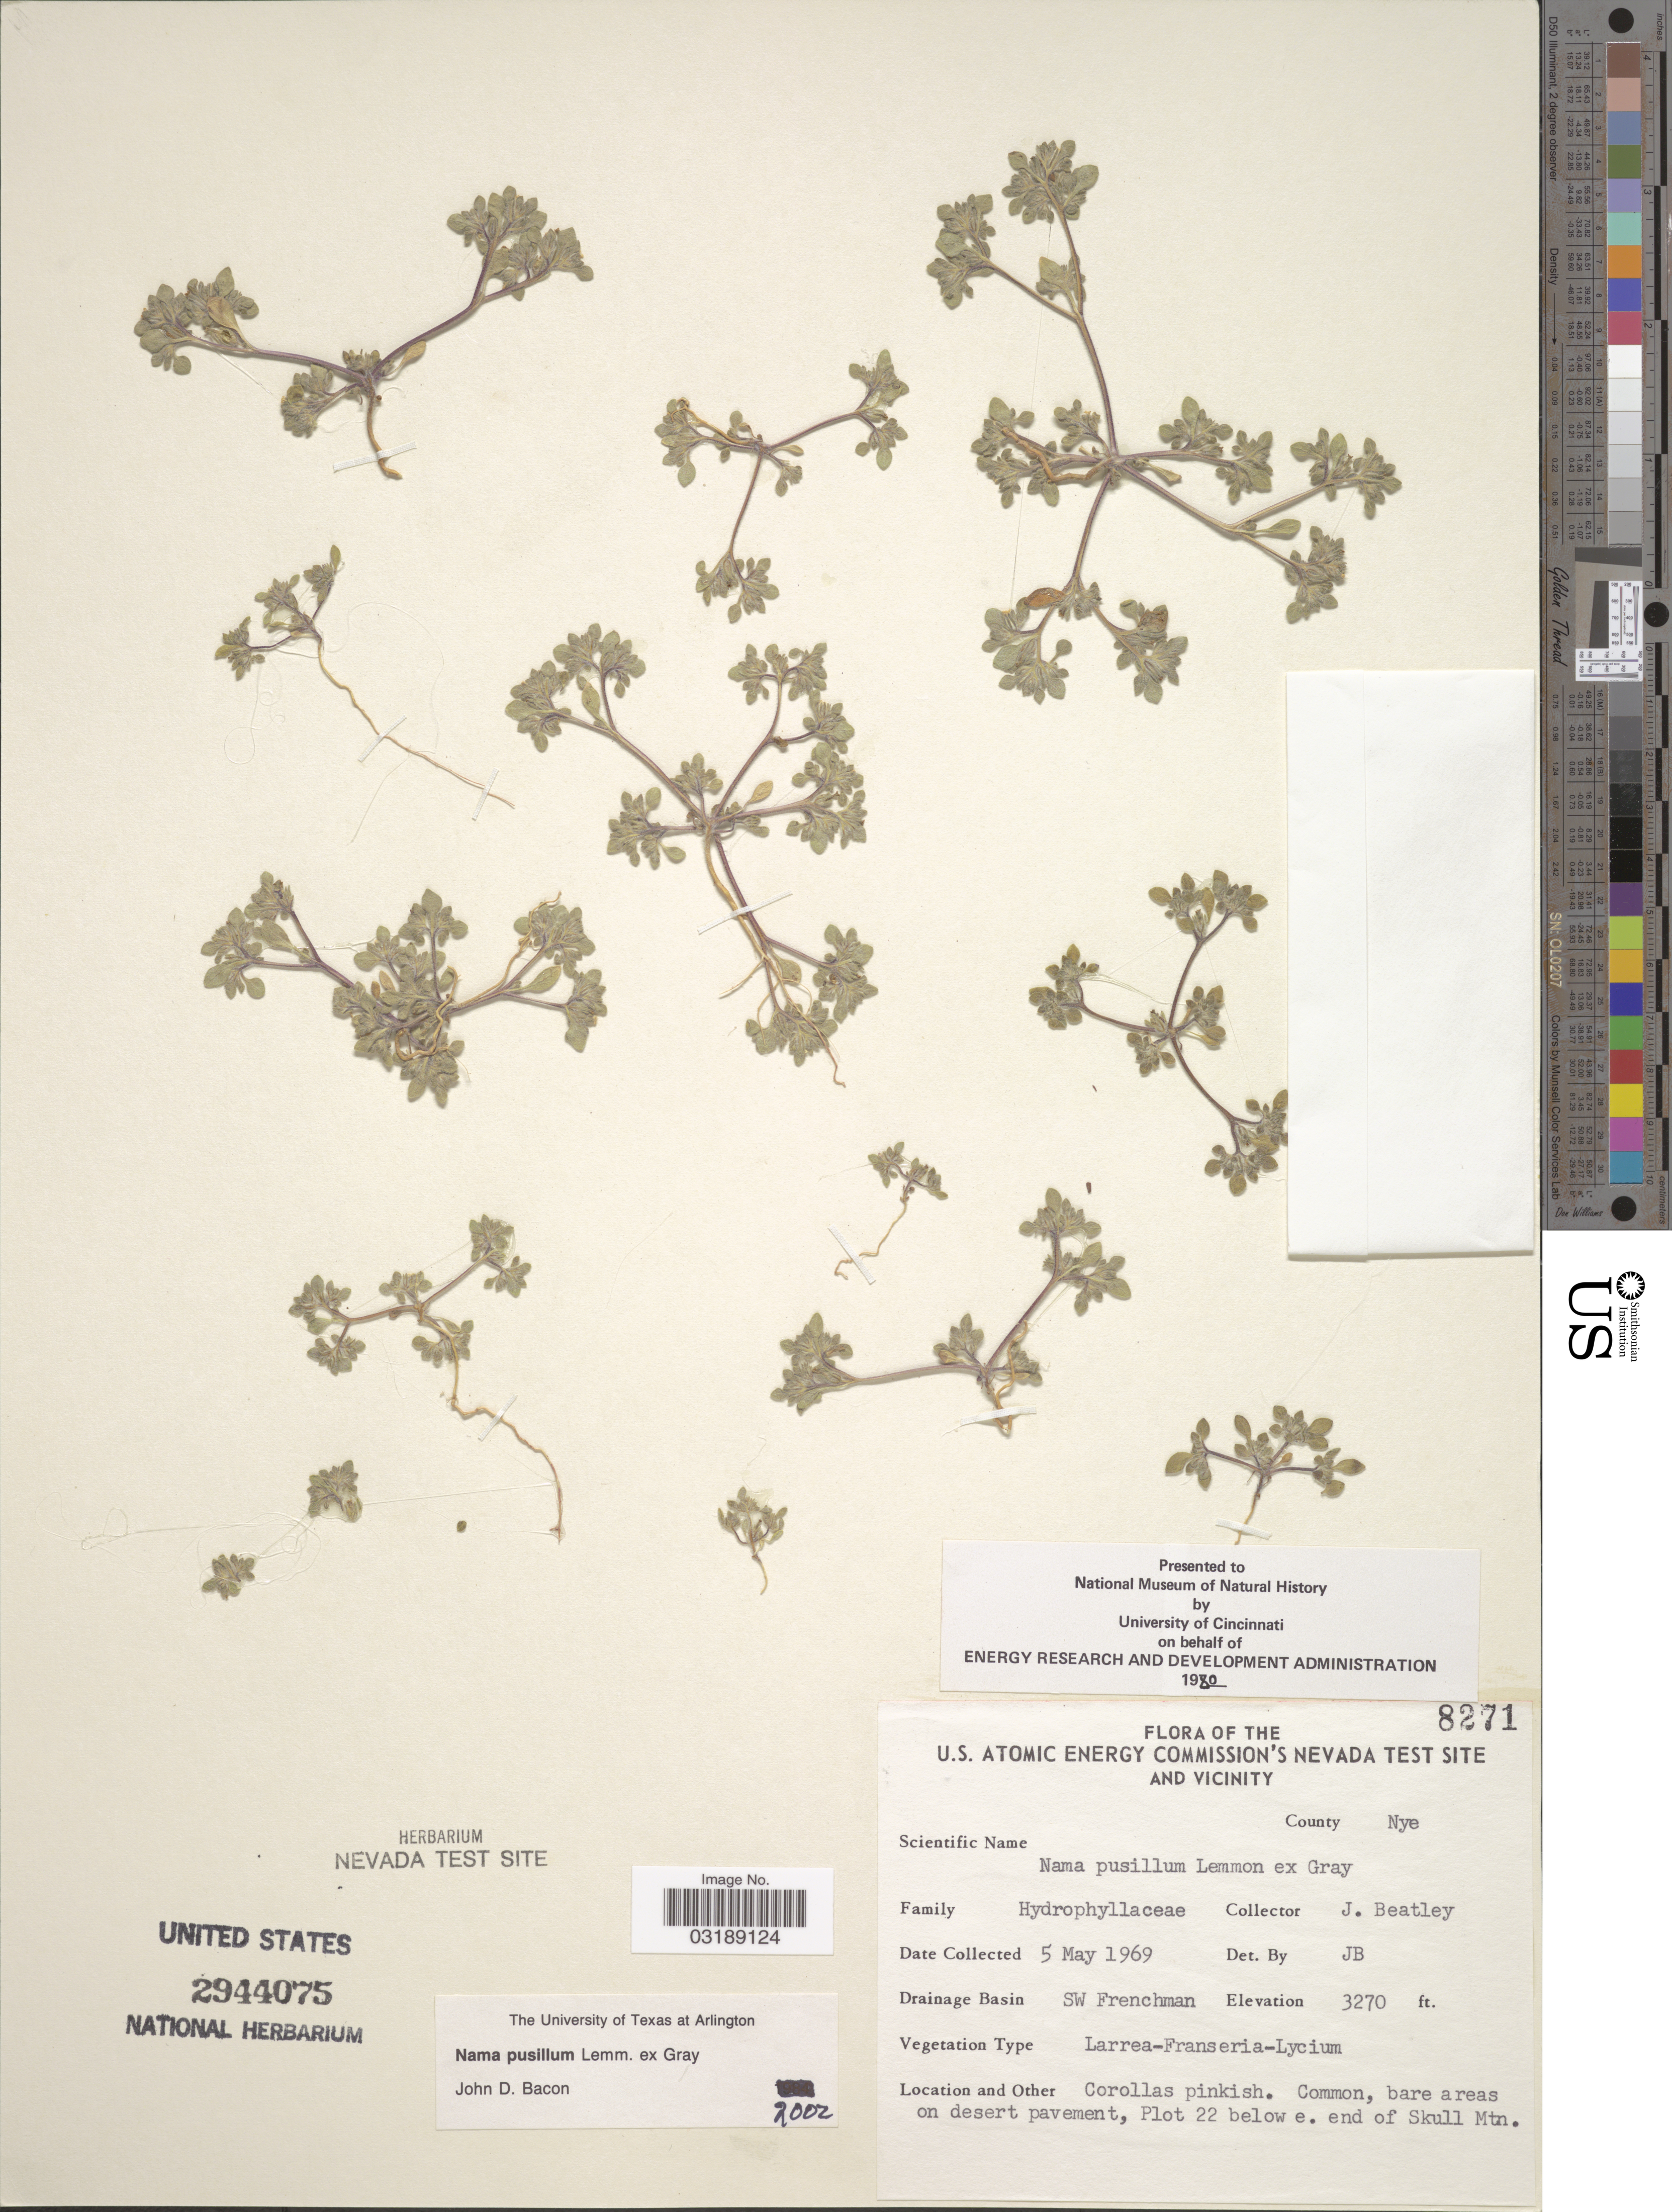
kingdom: Plantae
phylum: Tracheophyta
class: Magnoliopsida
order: Boraginales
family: Namaceae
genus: Nama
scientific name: Nama pusillum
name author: Lemmon ex A. Gray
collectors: J. C. Beatley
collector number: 8271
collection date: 1969-05-05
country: United States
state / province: Nevada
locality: The U.S. Atomic Energy Commission's Nevada Test Site And Vicinity, County Nye, Drainage Basin SW Frenchman, Common, bare areas on desert pavement, Plot 22 below e. end of Skull Mtn.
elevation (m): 997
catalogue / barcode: US 2944075